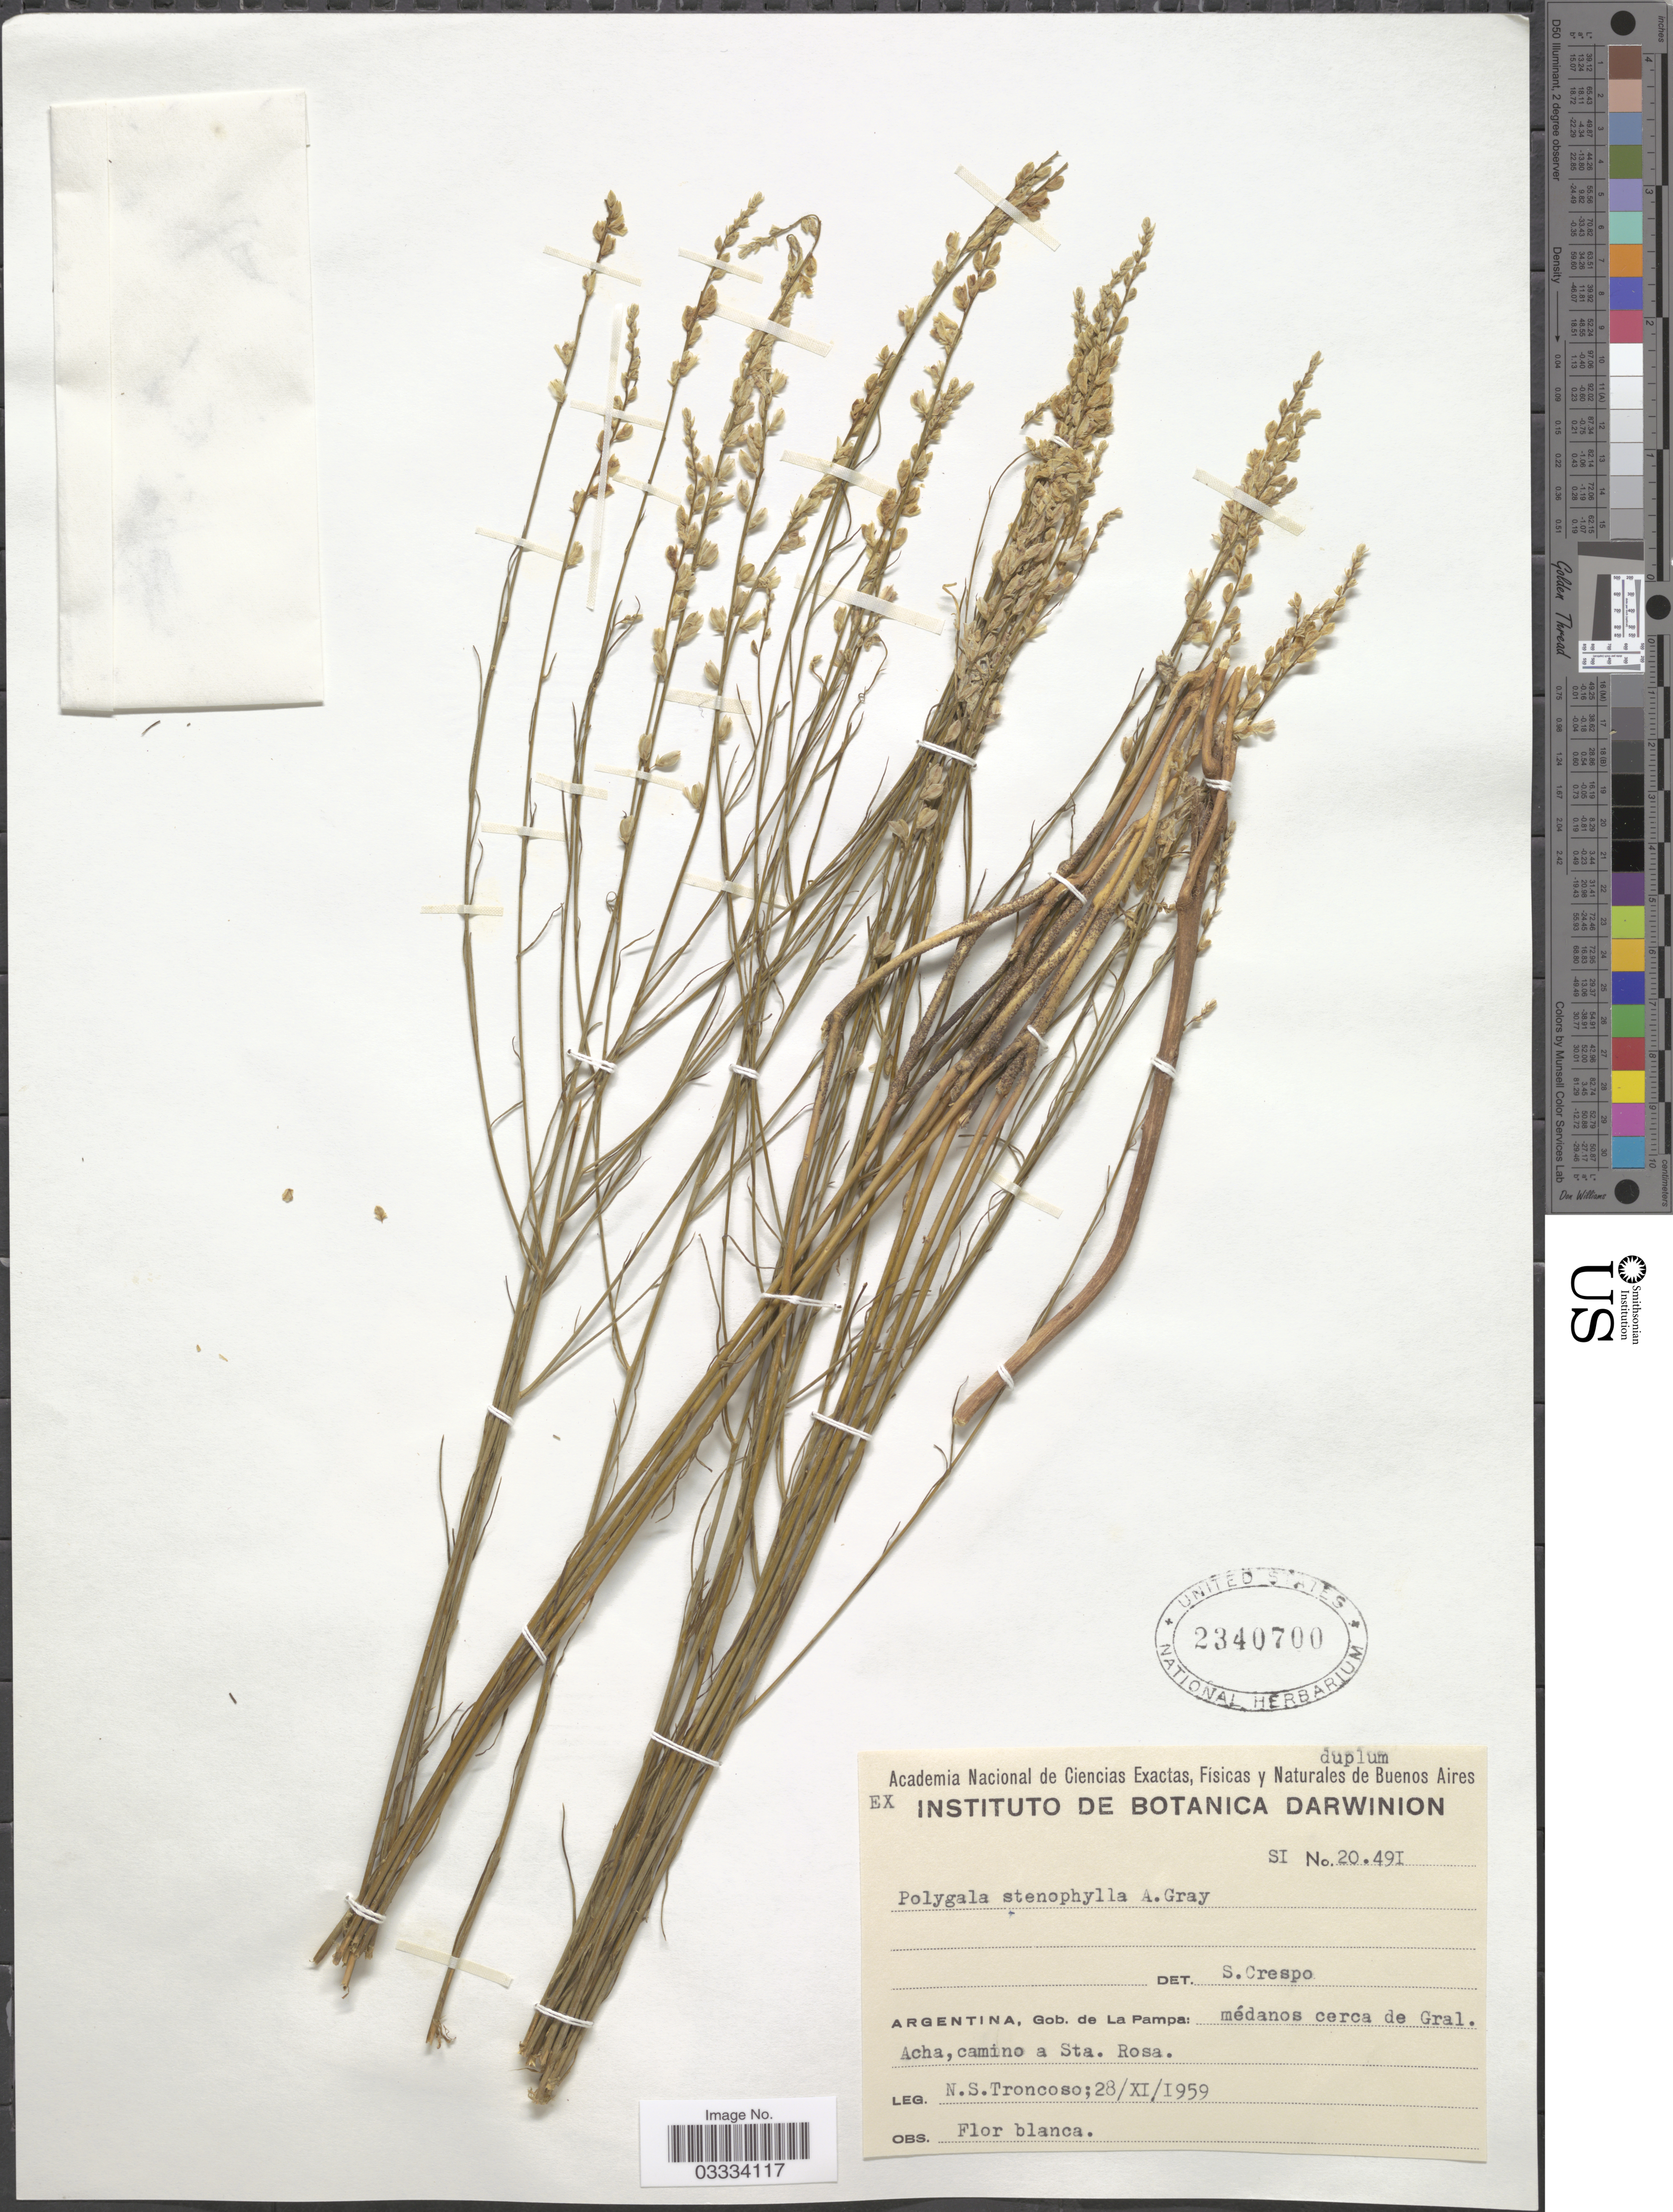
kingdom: Plantae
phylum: Tracheophyta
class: Magnoliopsida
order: Fabales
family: Polygalaceae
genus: Polygala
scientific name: Polygala stenophylla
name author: A. Gray in Wilkes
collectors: N. Troncoso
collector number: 20491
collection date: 1959-11-28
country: Argentina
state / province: La Pampa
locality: Gob. de La Pampa: médanos cerca de Gral. Acha, camino a Sta. Rosa.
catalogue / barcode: US 2340700